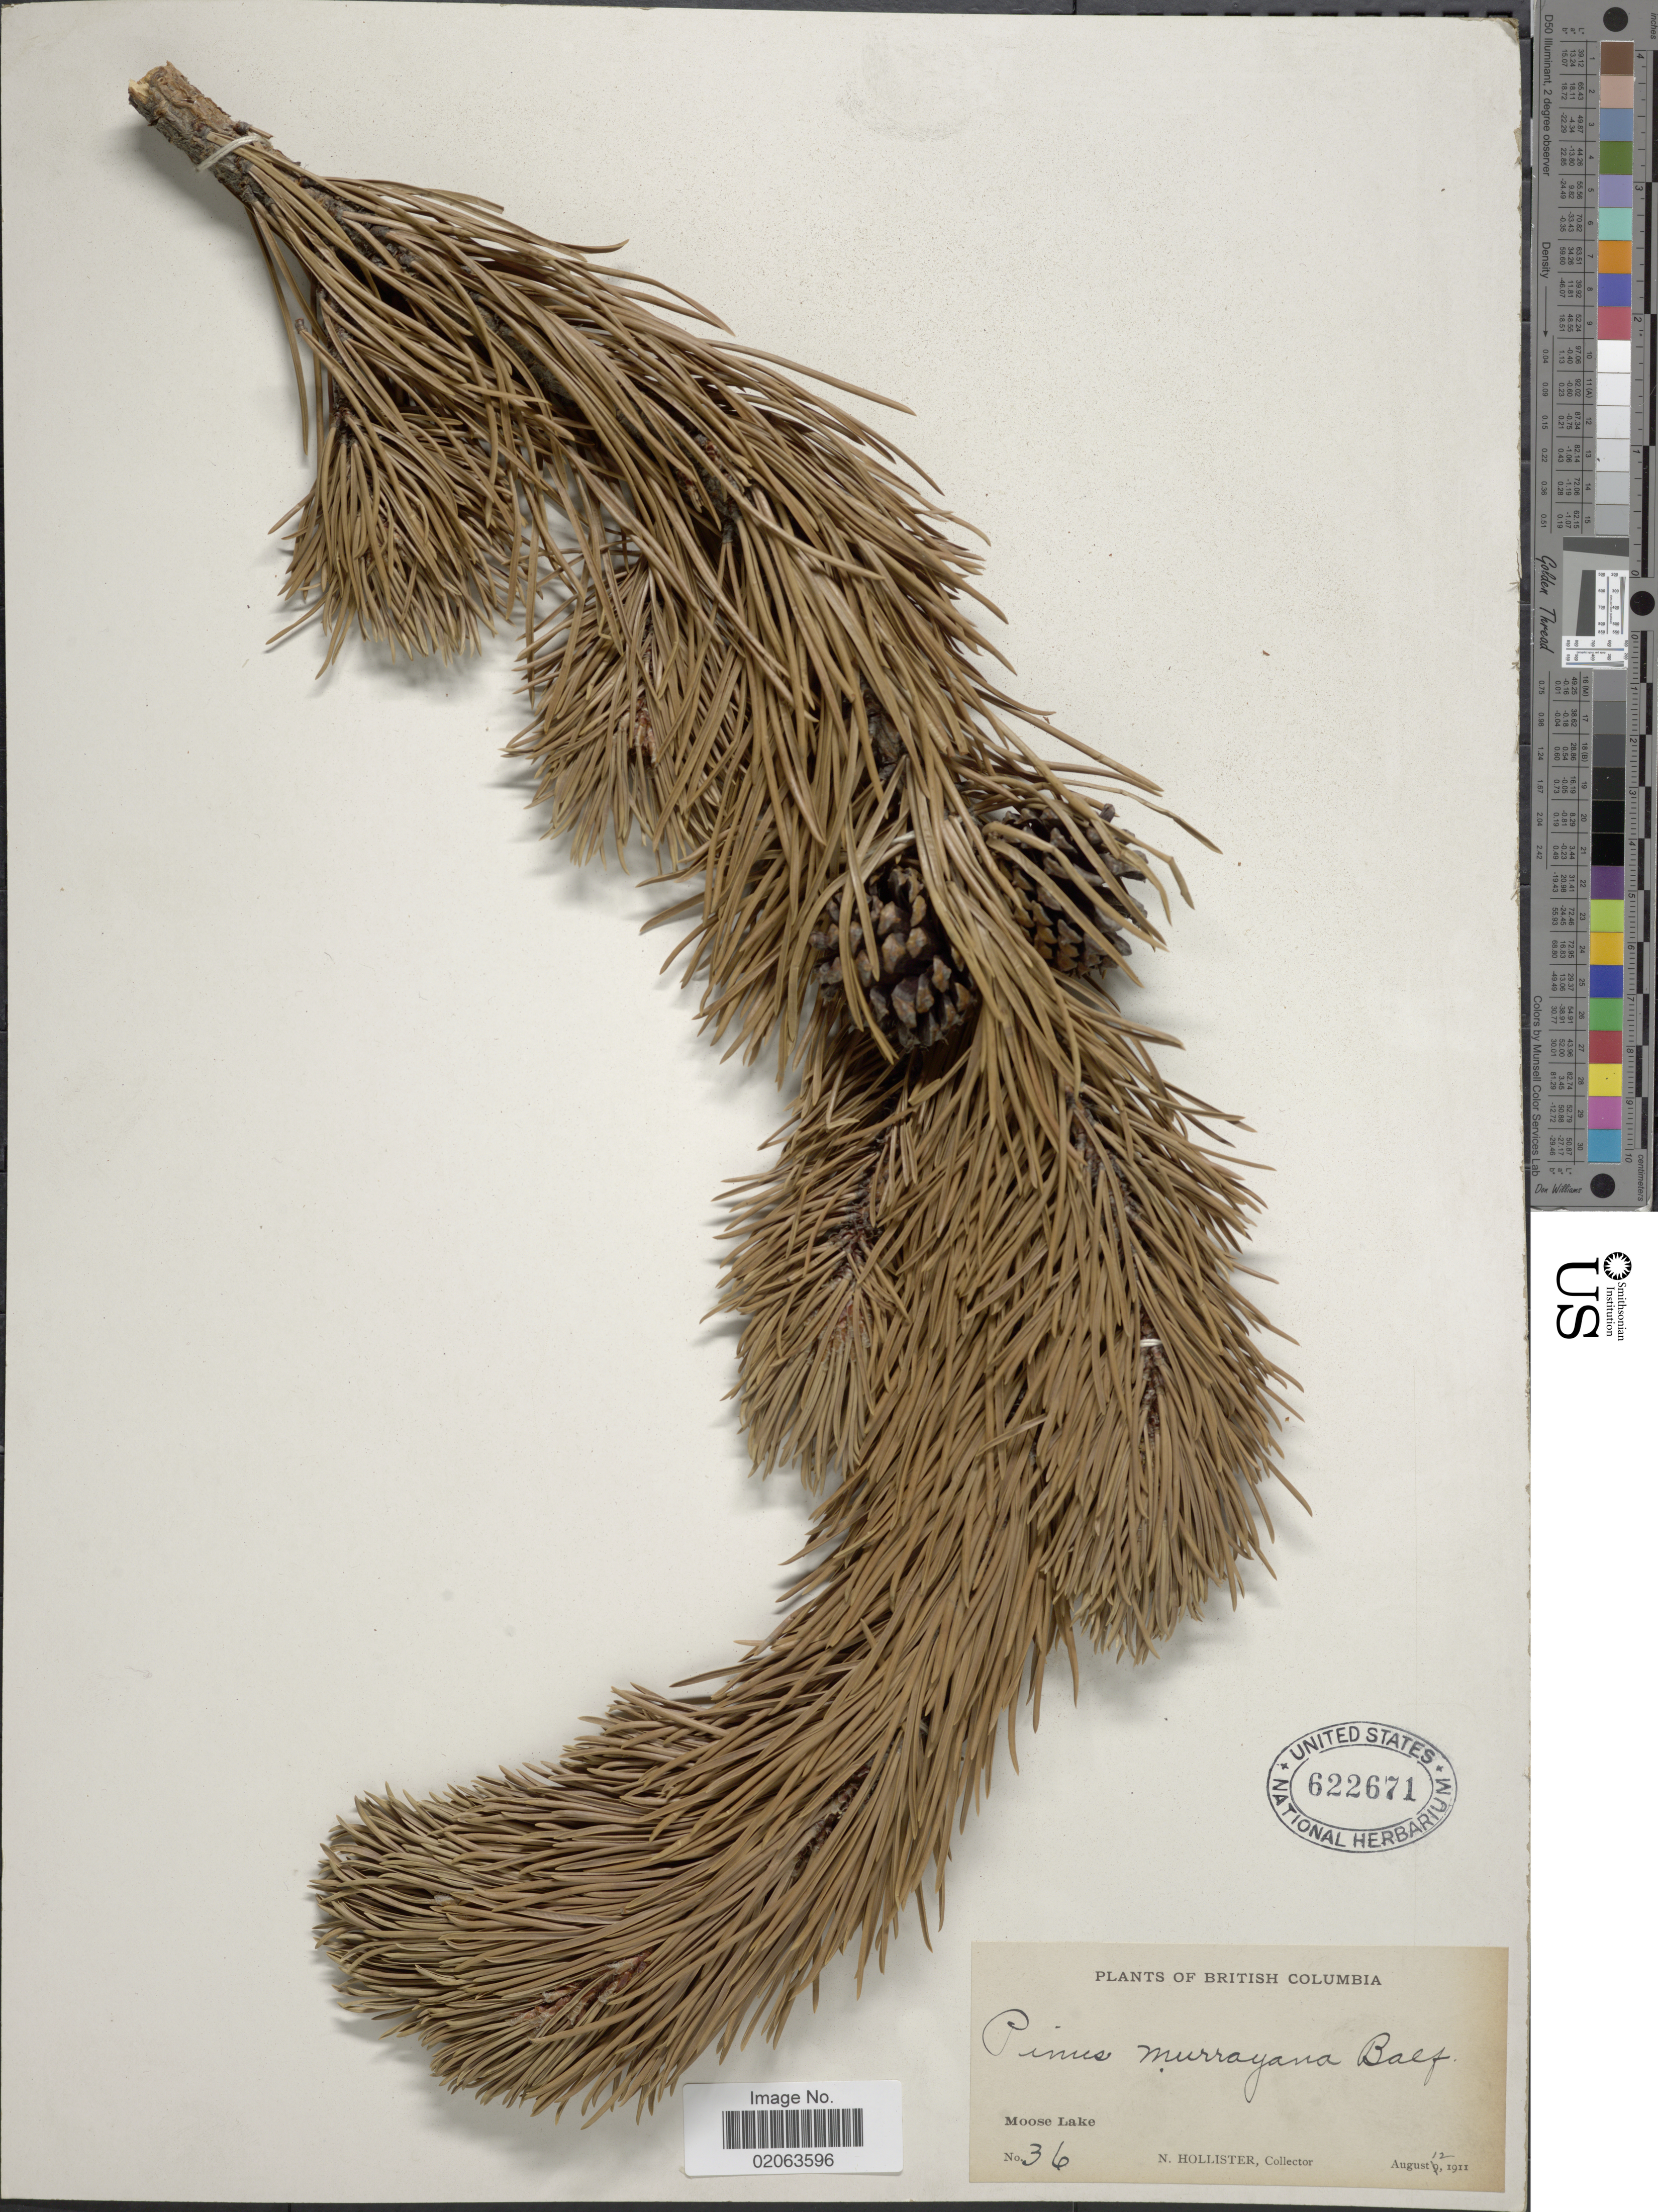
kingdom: Plantae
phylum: Tracheophyta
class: Pinopsida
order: Pinales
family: Pinaceae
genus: Pinus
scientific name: Pinus contorta var. latifolia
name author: Engelm. ex S. Watson in C. King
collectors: N. Hollister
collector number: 36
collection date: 1911-08-12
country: Canada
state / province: British Columbia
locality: Bristish Columbia, Moose Lake.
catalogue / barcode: US 6226771